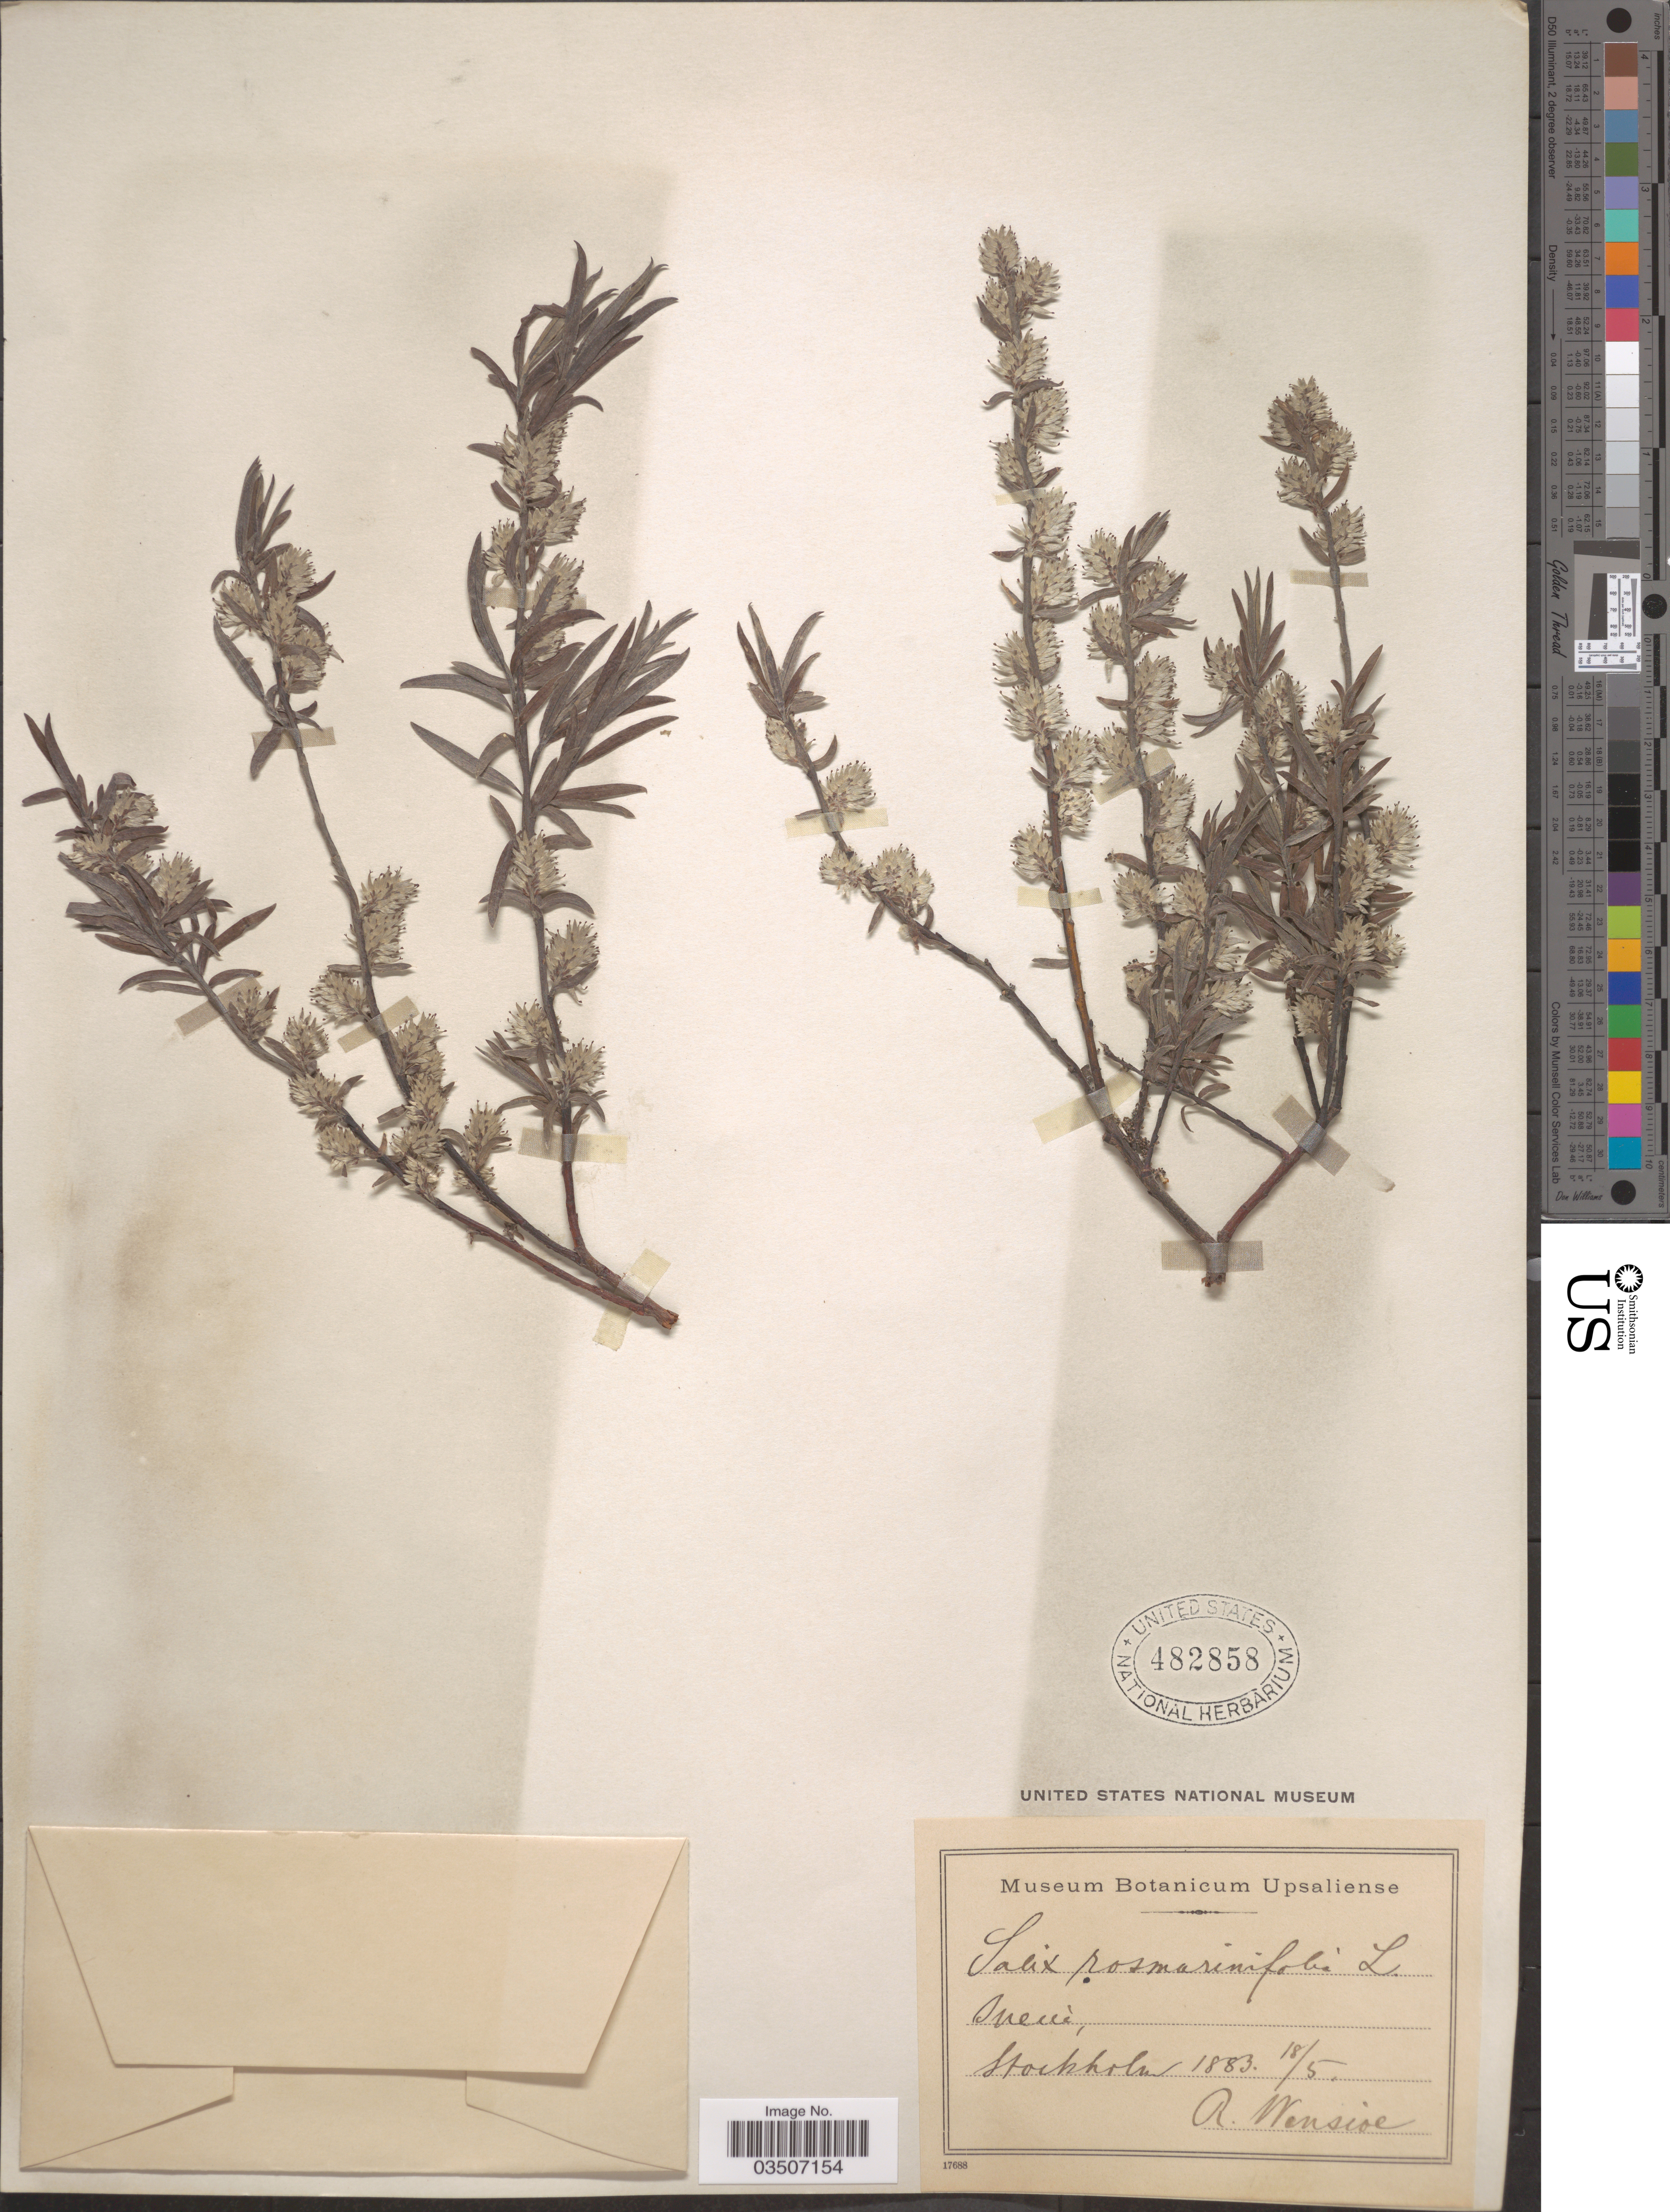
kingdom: Plantae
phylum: Tracheophyta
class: Magnoliopsida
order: Malpighiales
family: Salicaceae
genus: Salix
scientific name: Salix rosmarinifolia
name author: L.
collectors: R. Wensioe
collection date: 1883-05-18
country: Sweden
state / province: Stockholm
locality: Suecia.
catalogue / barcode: US 482858